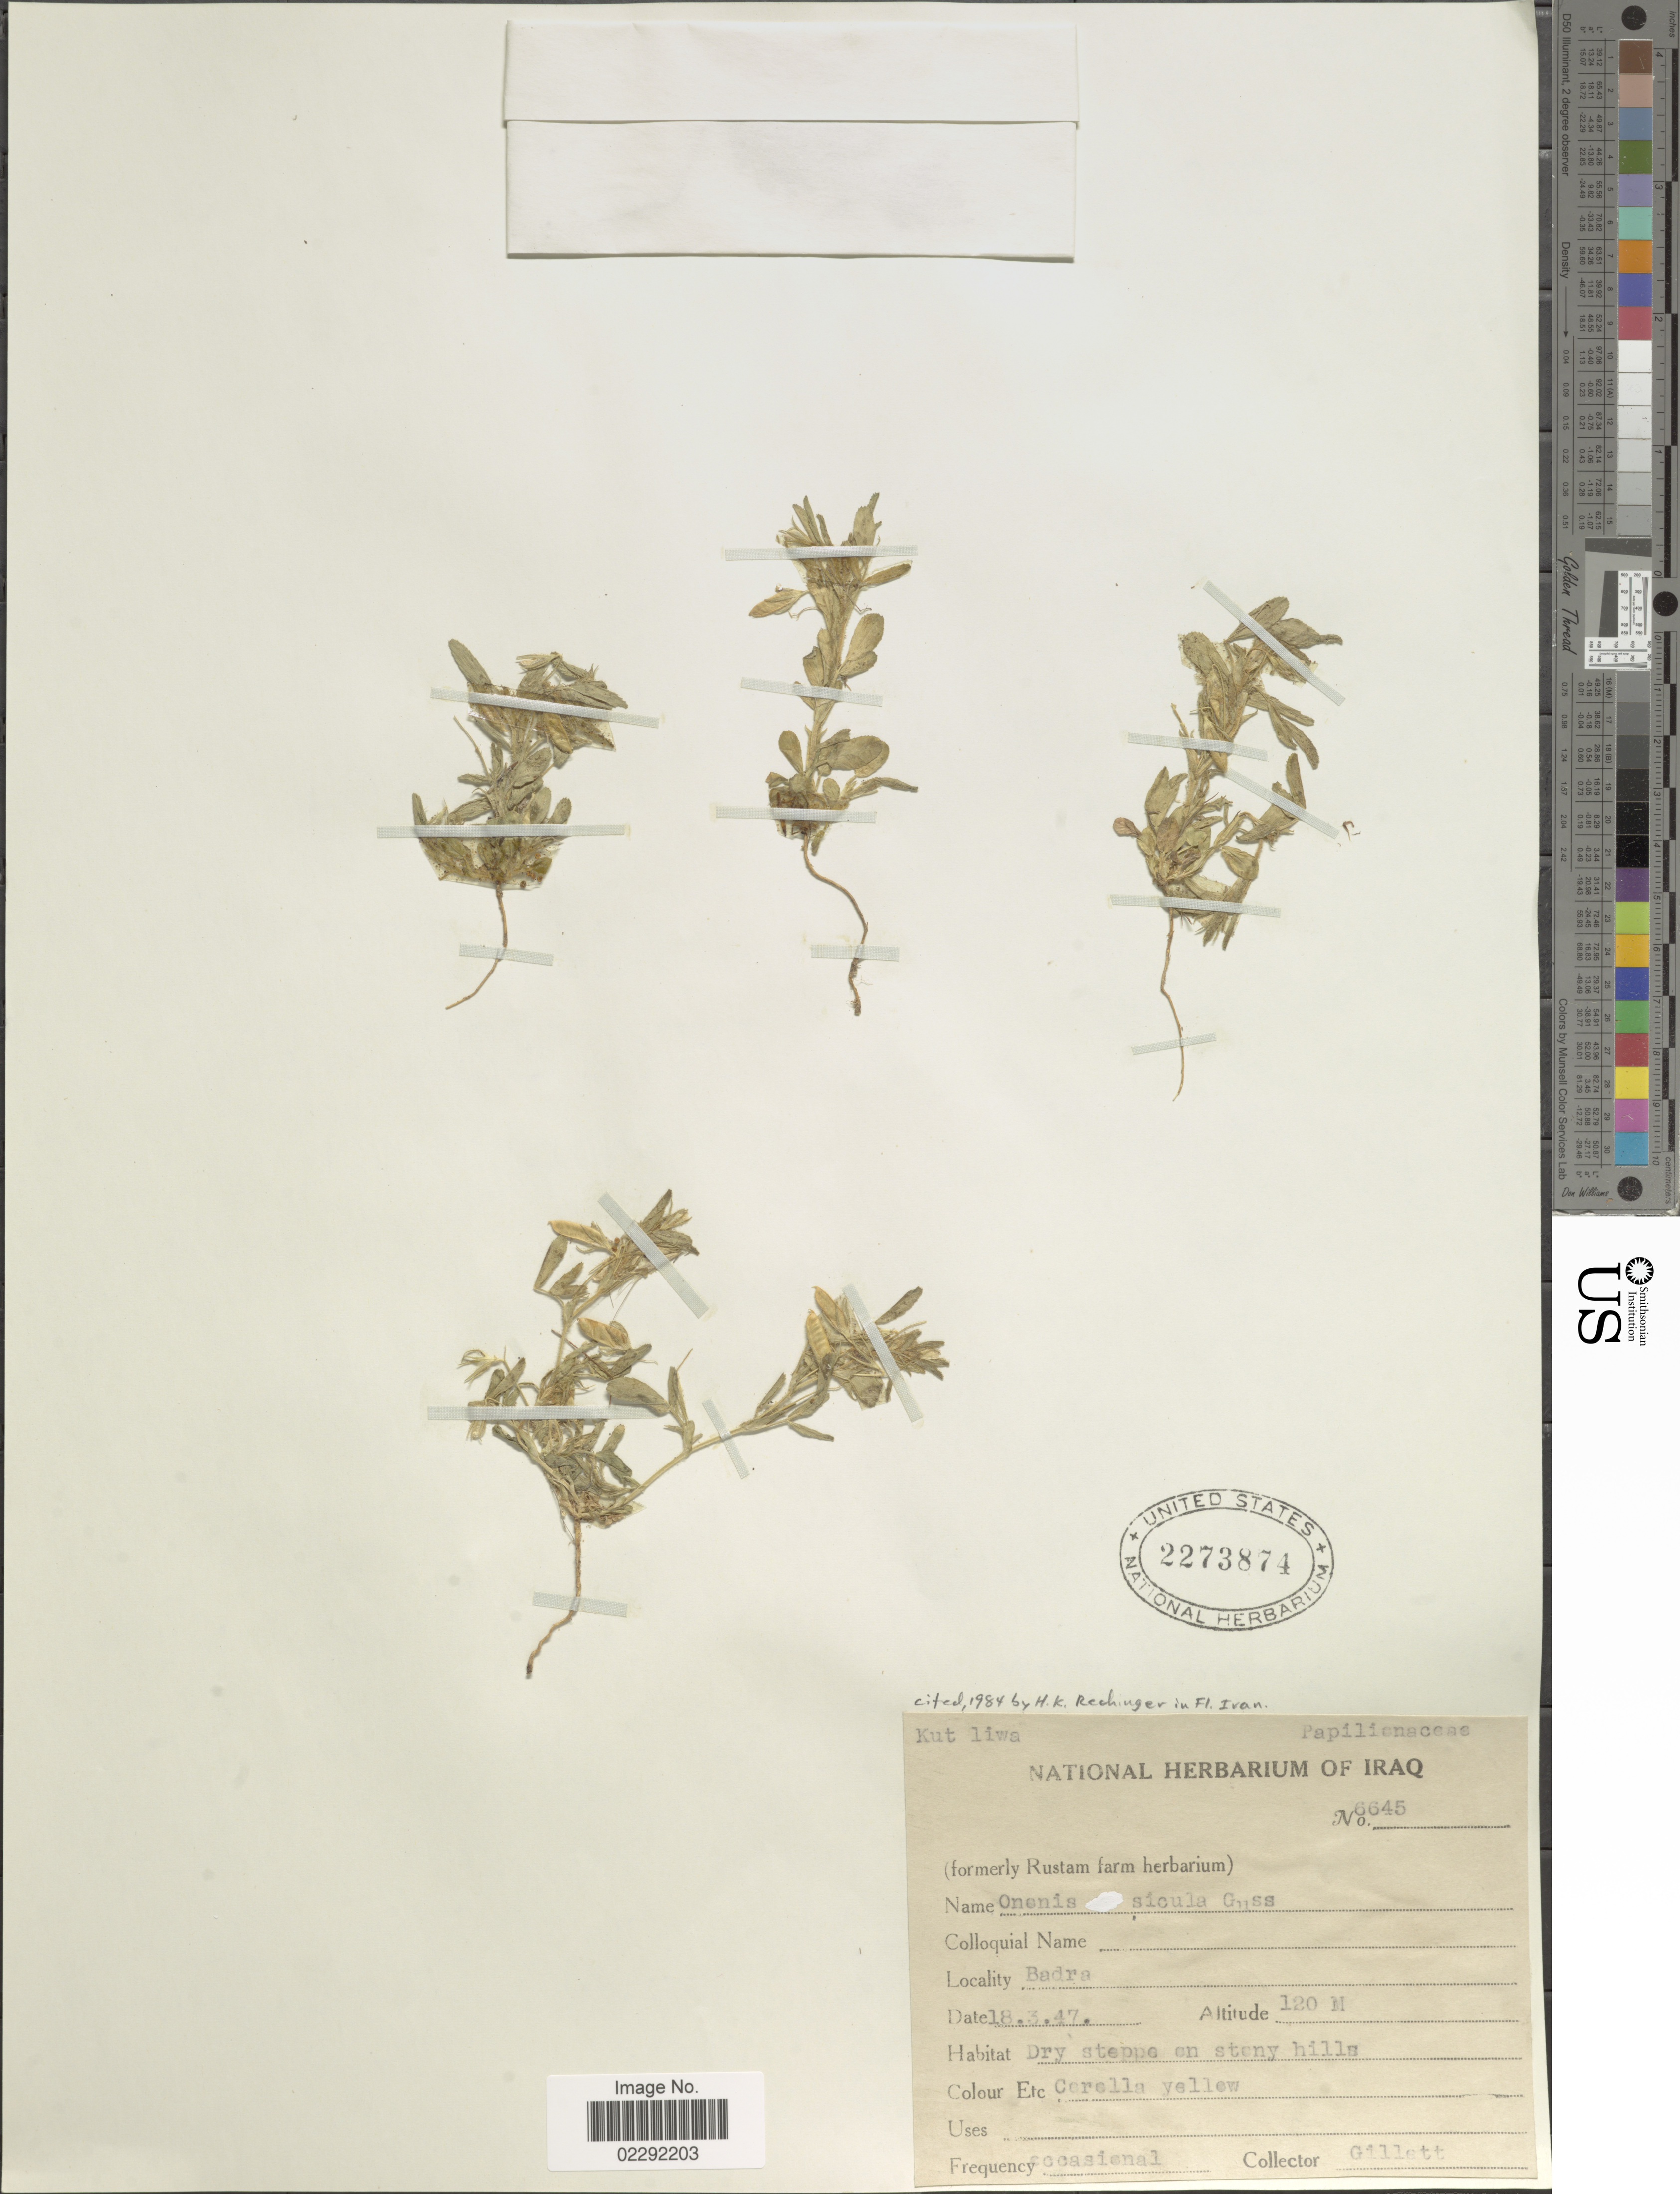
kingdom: Plantae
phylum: Tracheophyta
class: Magnoliopsida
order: Fabales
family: Fabaceae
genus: Ononis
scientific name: Ononis sicula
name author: Gussone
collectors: Gillett, --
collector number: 6645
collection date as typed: Transcribed d/m/y: 18/3/47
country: Iraq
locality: Kut liwa. Badra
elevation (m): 120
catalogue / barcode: US 2273874